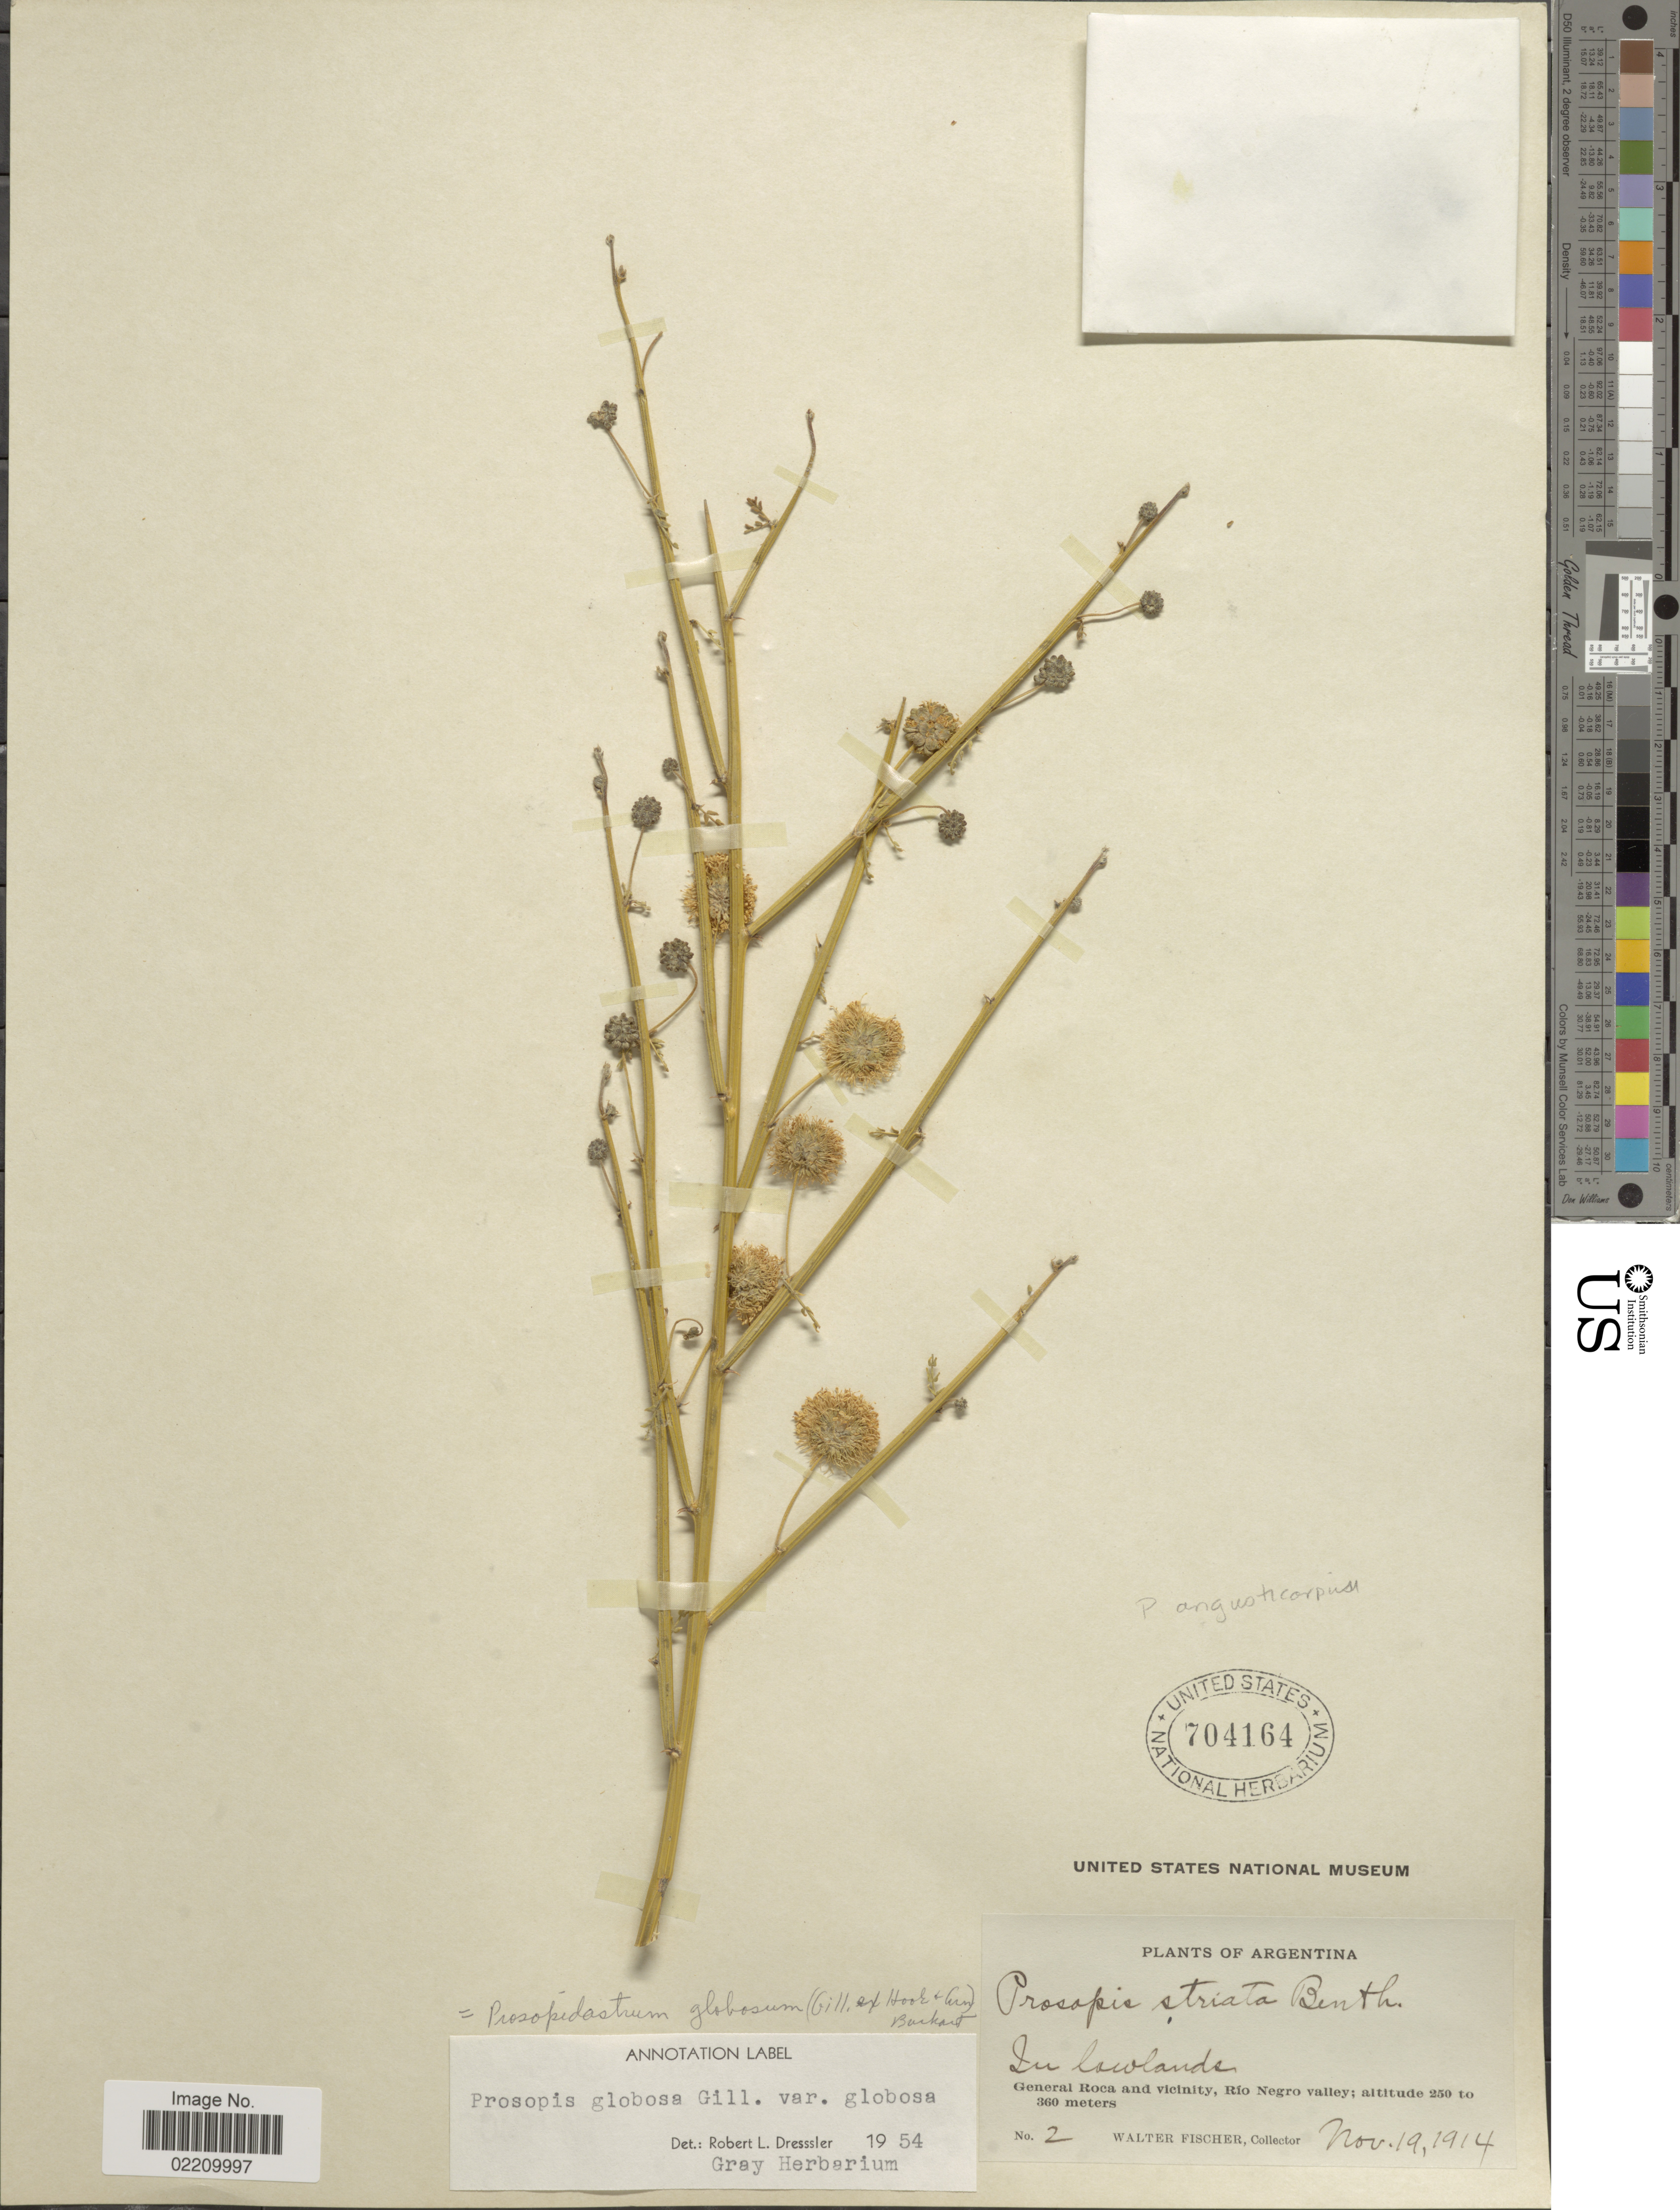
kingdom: Plantae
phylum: Tracheophyta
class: Magnoliopsida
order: Fabales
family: Fabaceae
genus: Prosopidastrum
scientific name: Prosopidastrum angusticarpum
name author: R.A. Palacios & Hoc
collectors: W. Fischer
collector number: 2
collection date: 1914-11-19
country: Argentina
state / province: Rio Negro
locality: General Roca and Vicinity, Rio Negro Valley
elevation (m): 250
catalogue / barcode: US 704164